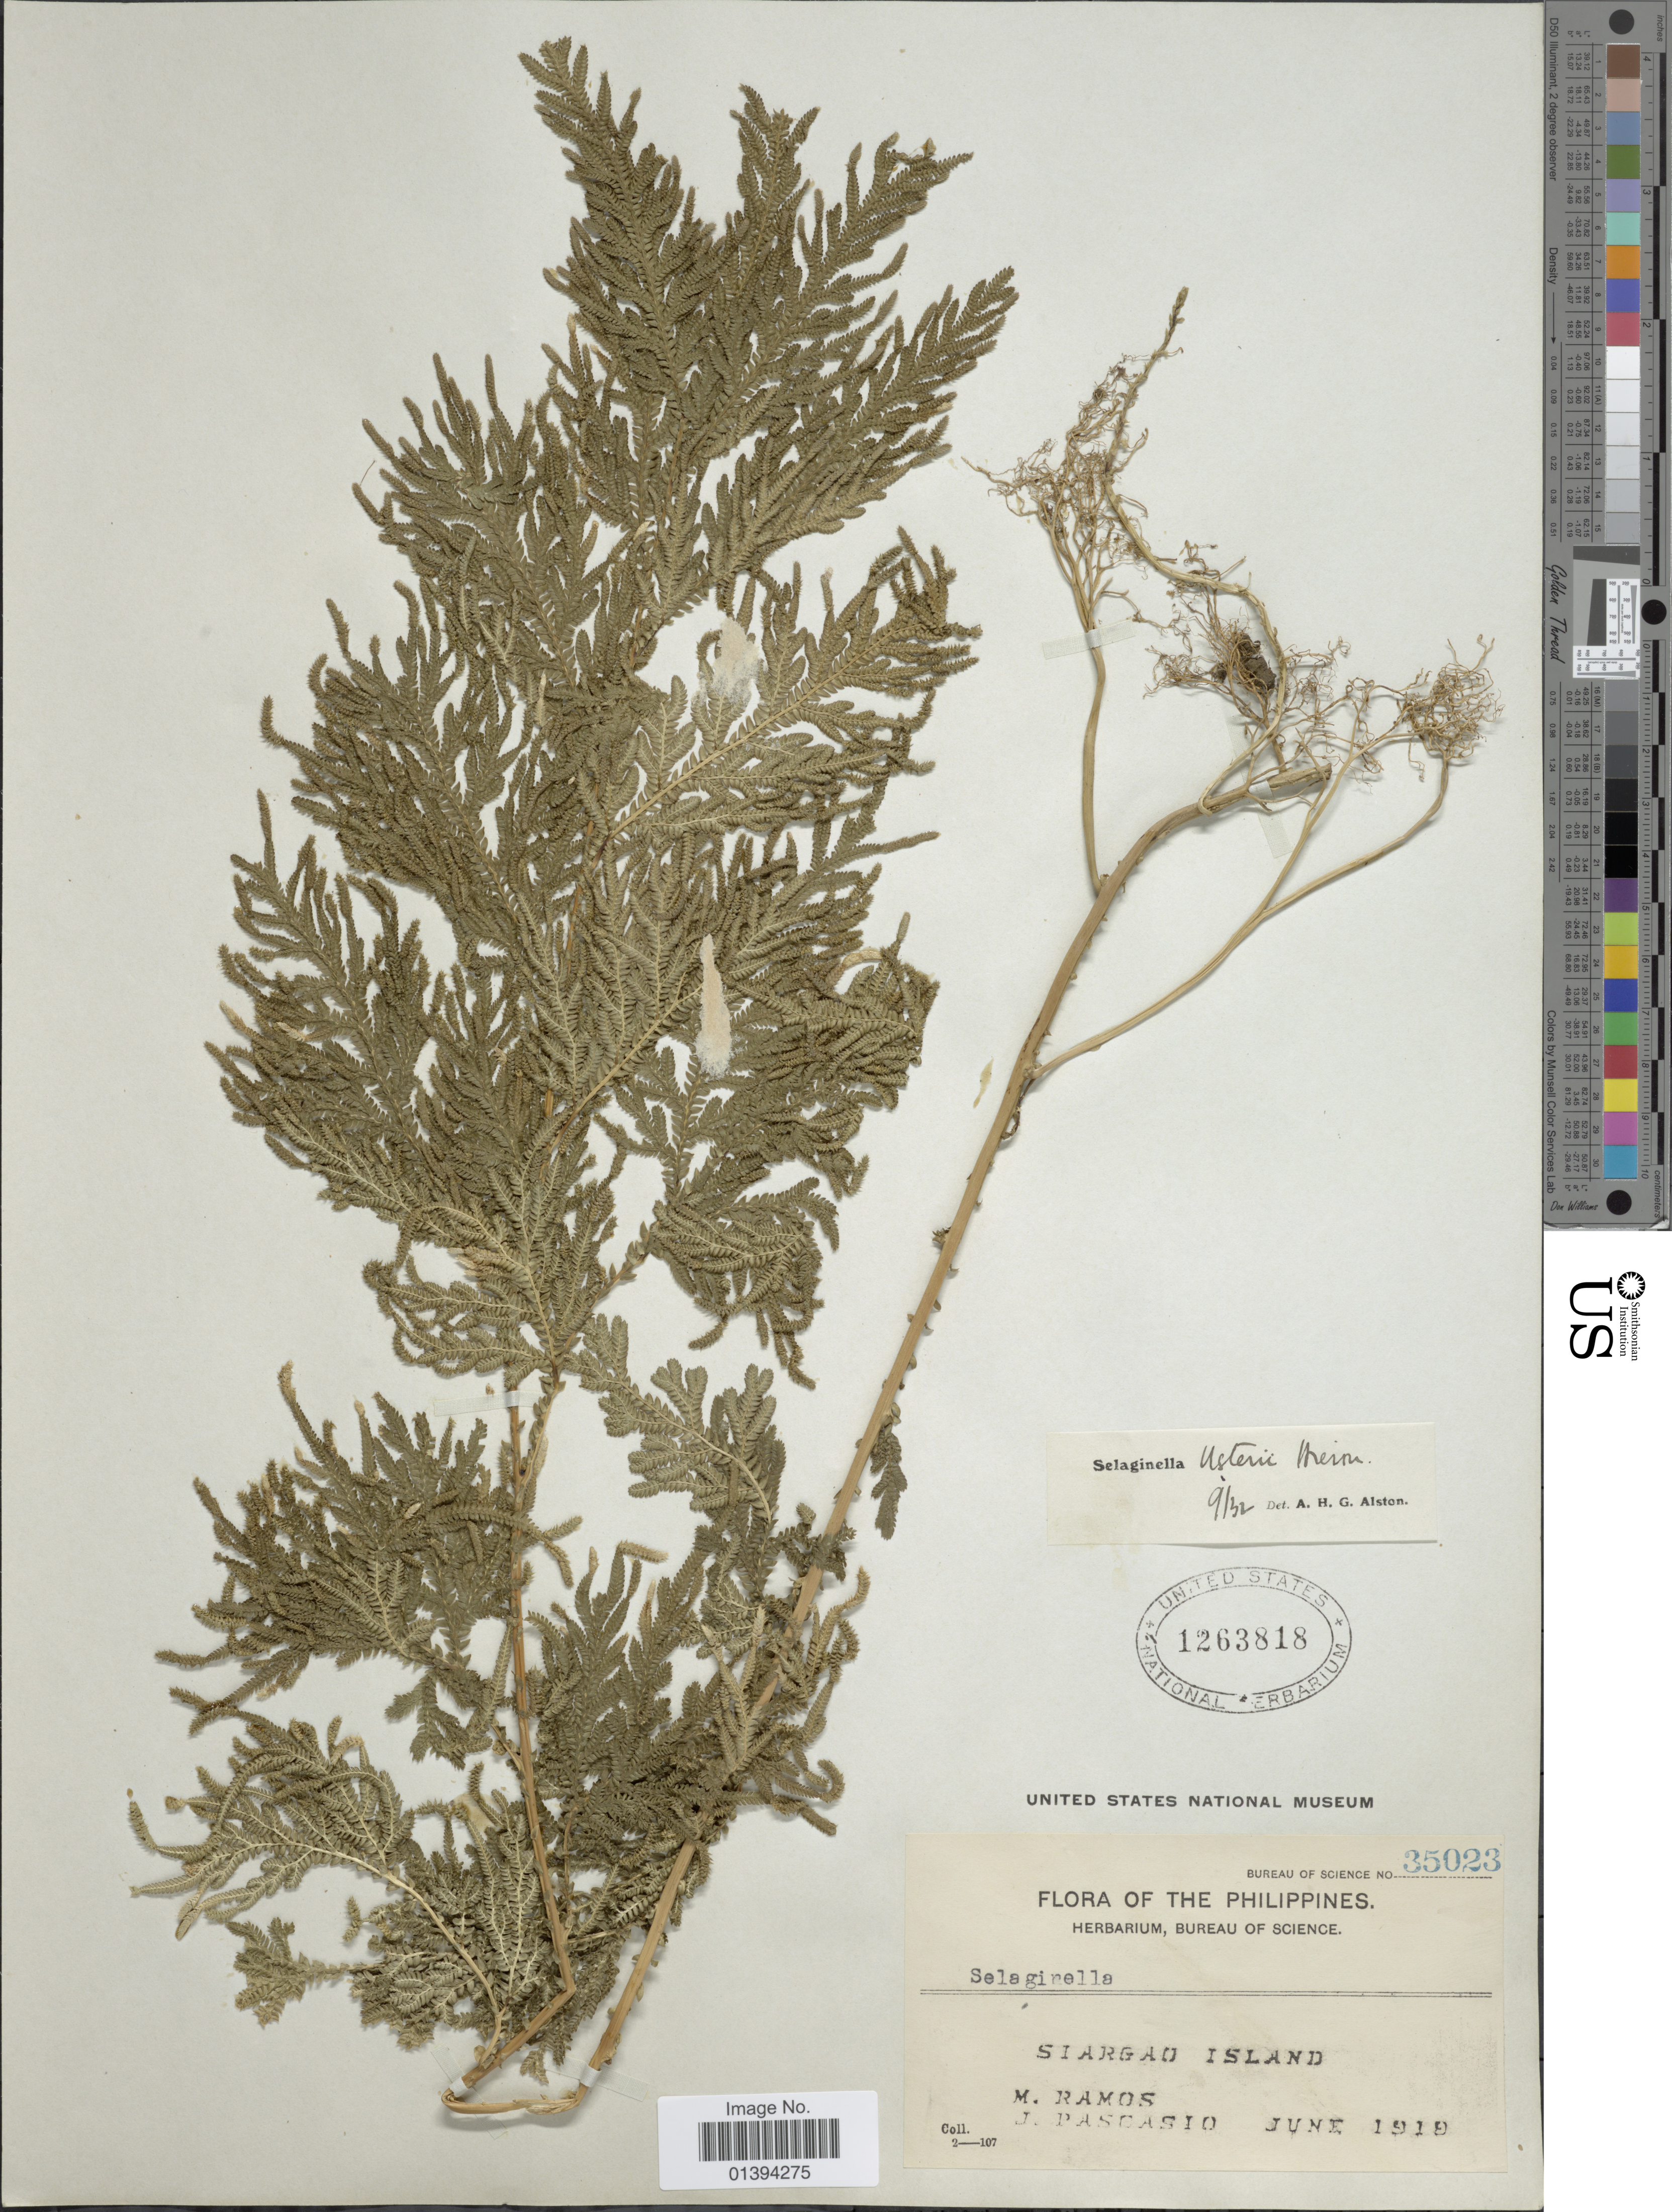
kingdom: Plantae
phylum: Tracheophyta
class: Lycopodiopsida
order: Selaginellales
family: Selaginellaceae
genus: Selaginella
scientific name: Selaginella usterii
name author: Hieron.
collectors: M. Ramos & J. Pascasio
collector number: Bureau of Science 35023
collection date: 1919-06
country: Philippines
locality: Siargao Island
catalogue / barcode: US 1263818